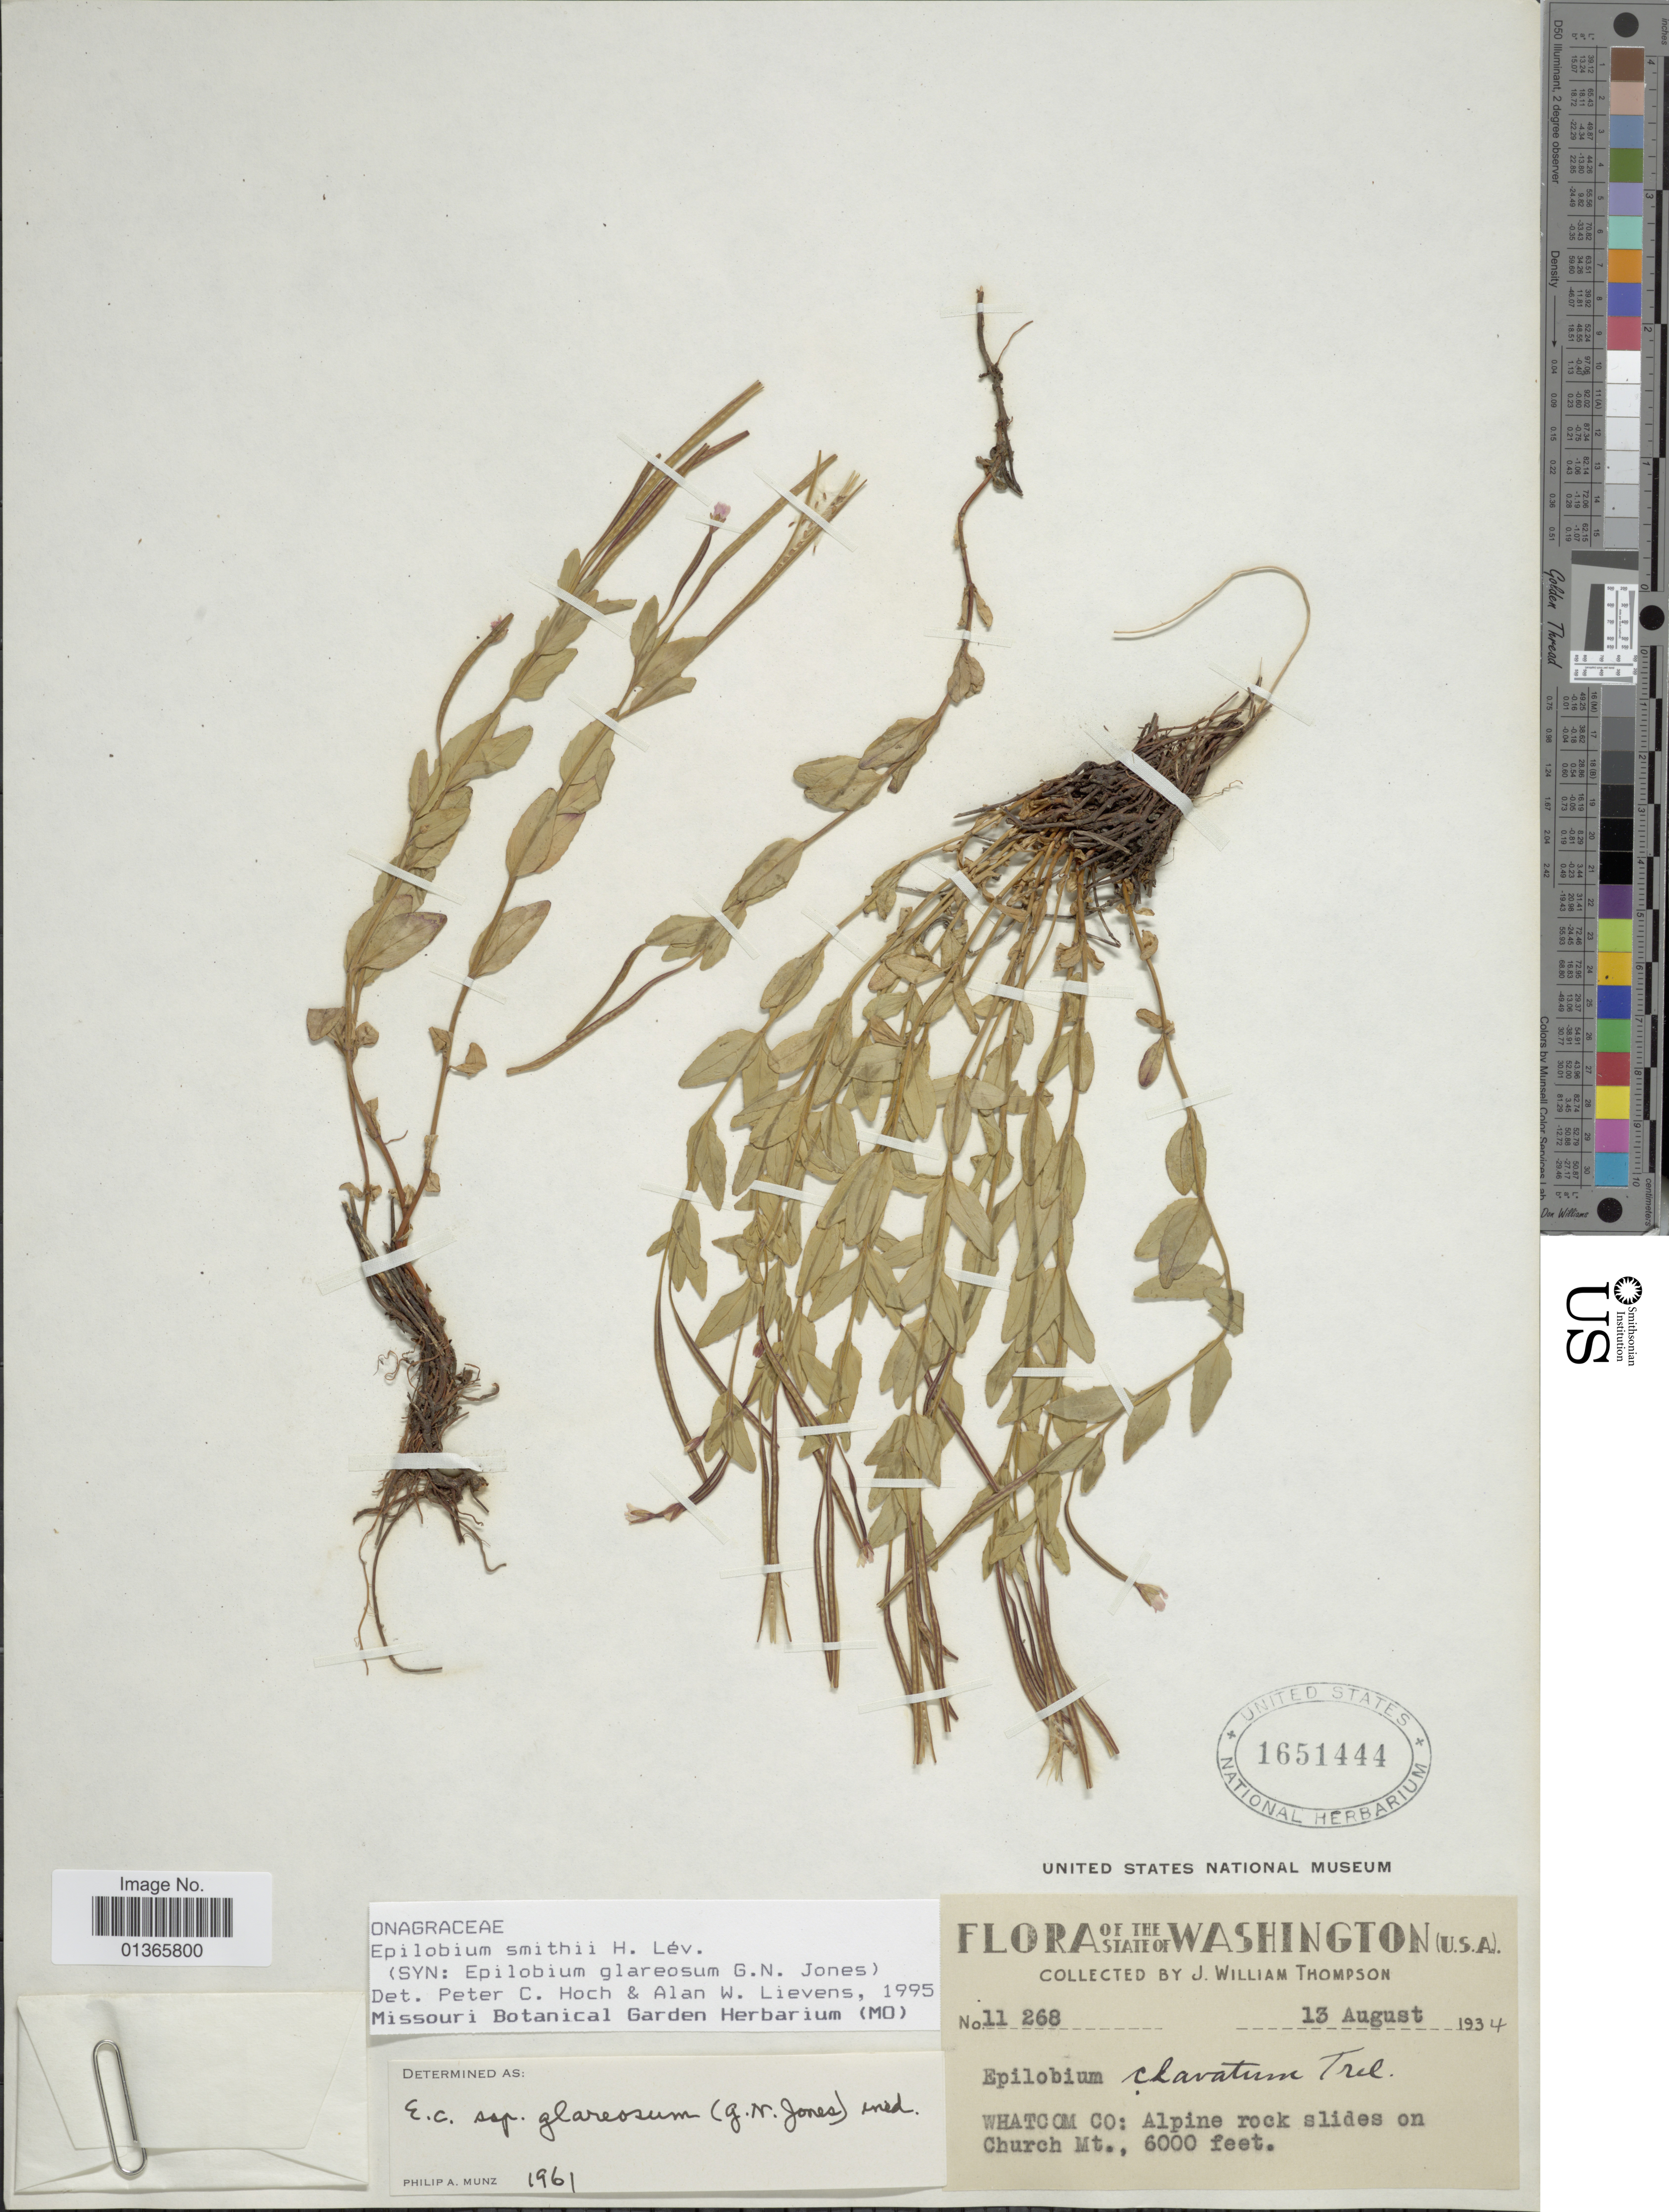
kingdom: Plantae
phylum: Tracheophyta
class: Magnoliopsida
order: Myrtales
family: Onagraceae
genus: Epilobium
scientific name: Epilobium smithii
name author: H. Lév.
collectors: J. W. Thompson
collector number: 11268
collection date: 1934-08-13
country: United States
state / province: Washington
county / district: Whitman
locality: Whatcom Co: Alpine rock slides on Church Mt.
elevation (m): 1829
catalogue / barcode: US 1651444